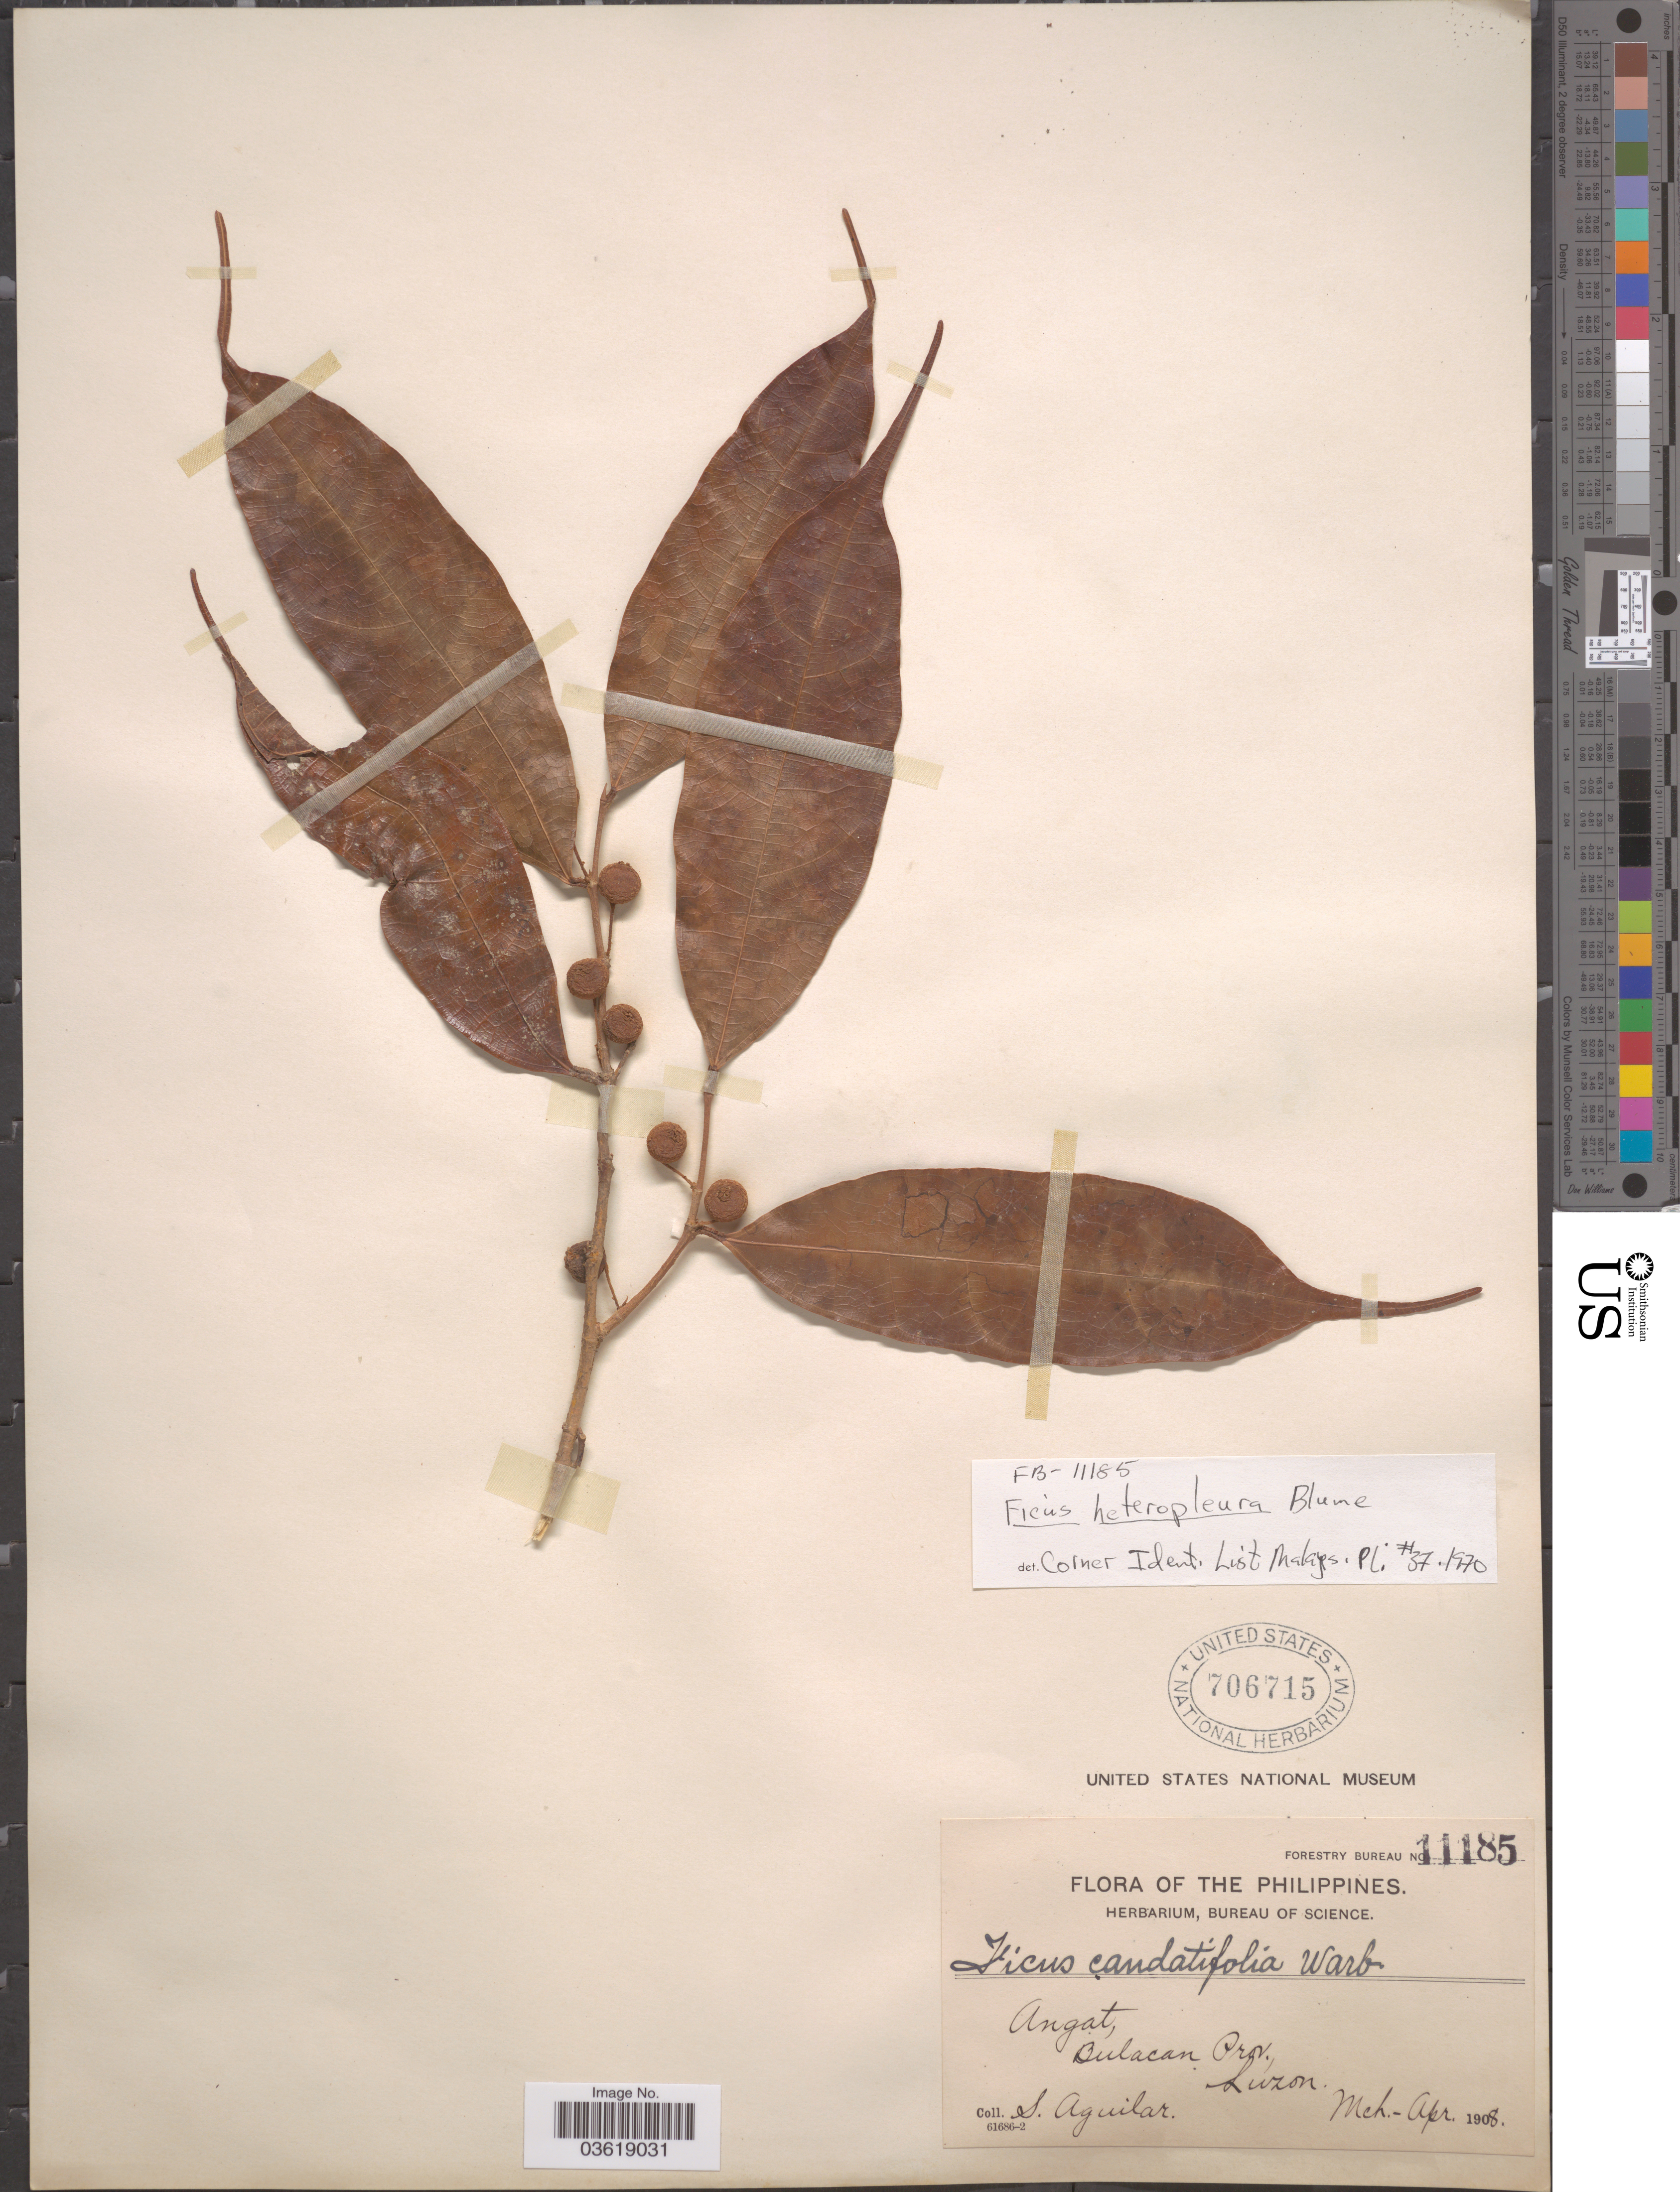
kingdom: Plantae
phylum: Tracheophyta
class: Magnoliopsida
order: Rosales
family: Moraceae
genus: Ficus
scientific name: Ficus heteropleura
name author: Blume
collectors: S. Aguilar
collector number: Forestry Bureau 11185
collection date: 1908-03/1908-04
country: Philippines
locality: Angat, Bulacan Prov., Luzon.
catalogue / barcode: US 706715